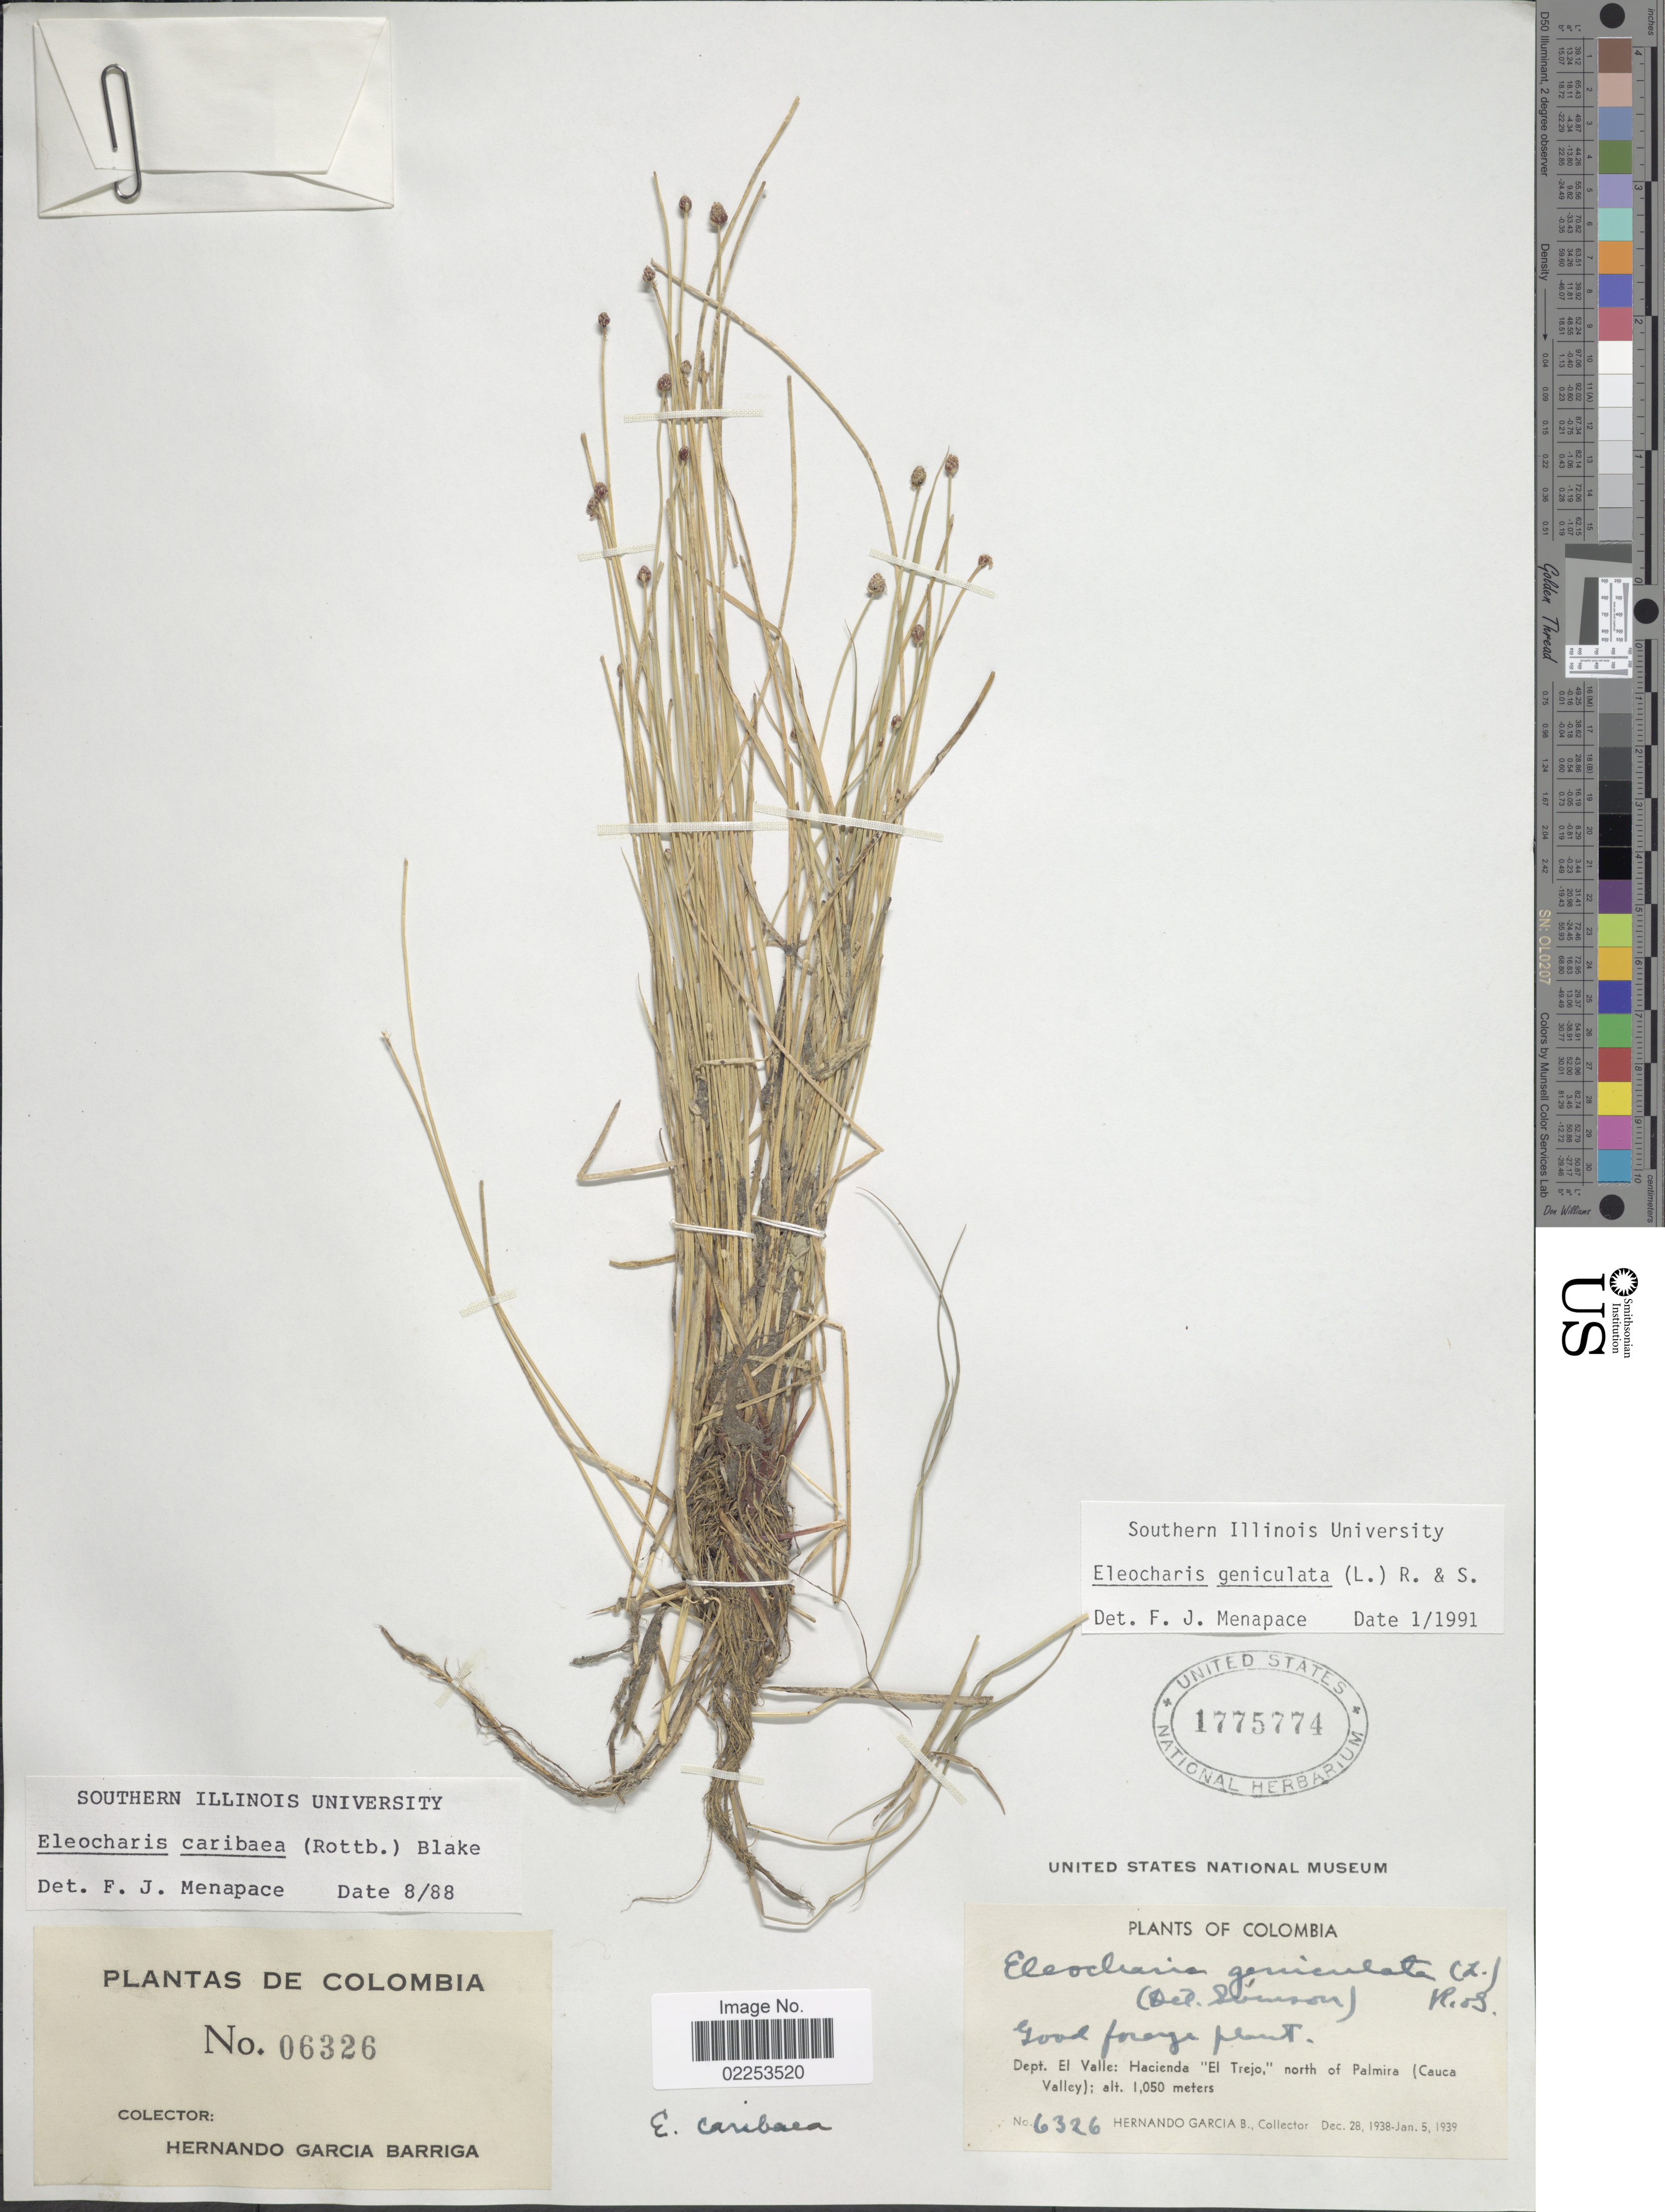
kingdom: Plantae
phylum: Tracheophyta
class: Liliopsida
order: Poales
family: Cyperaceae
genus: Eleocharis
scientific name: Eleocharis geniculata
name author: (L.) Roem. & Schult.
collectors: H. García Barriga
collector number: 6326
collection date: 1938-12-28/1939-01-05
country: Colombia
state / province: Valle del Cauca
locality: Dept. El Valle: Hacienda "El Trejo," north of Palmira (Cauca Valley).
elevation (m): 1050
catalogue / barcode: US 1775774